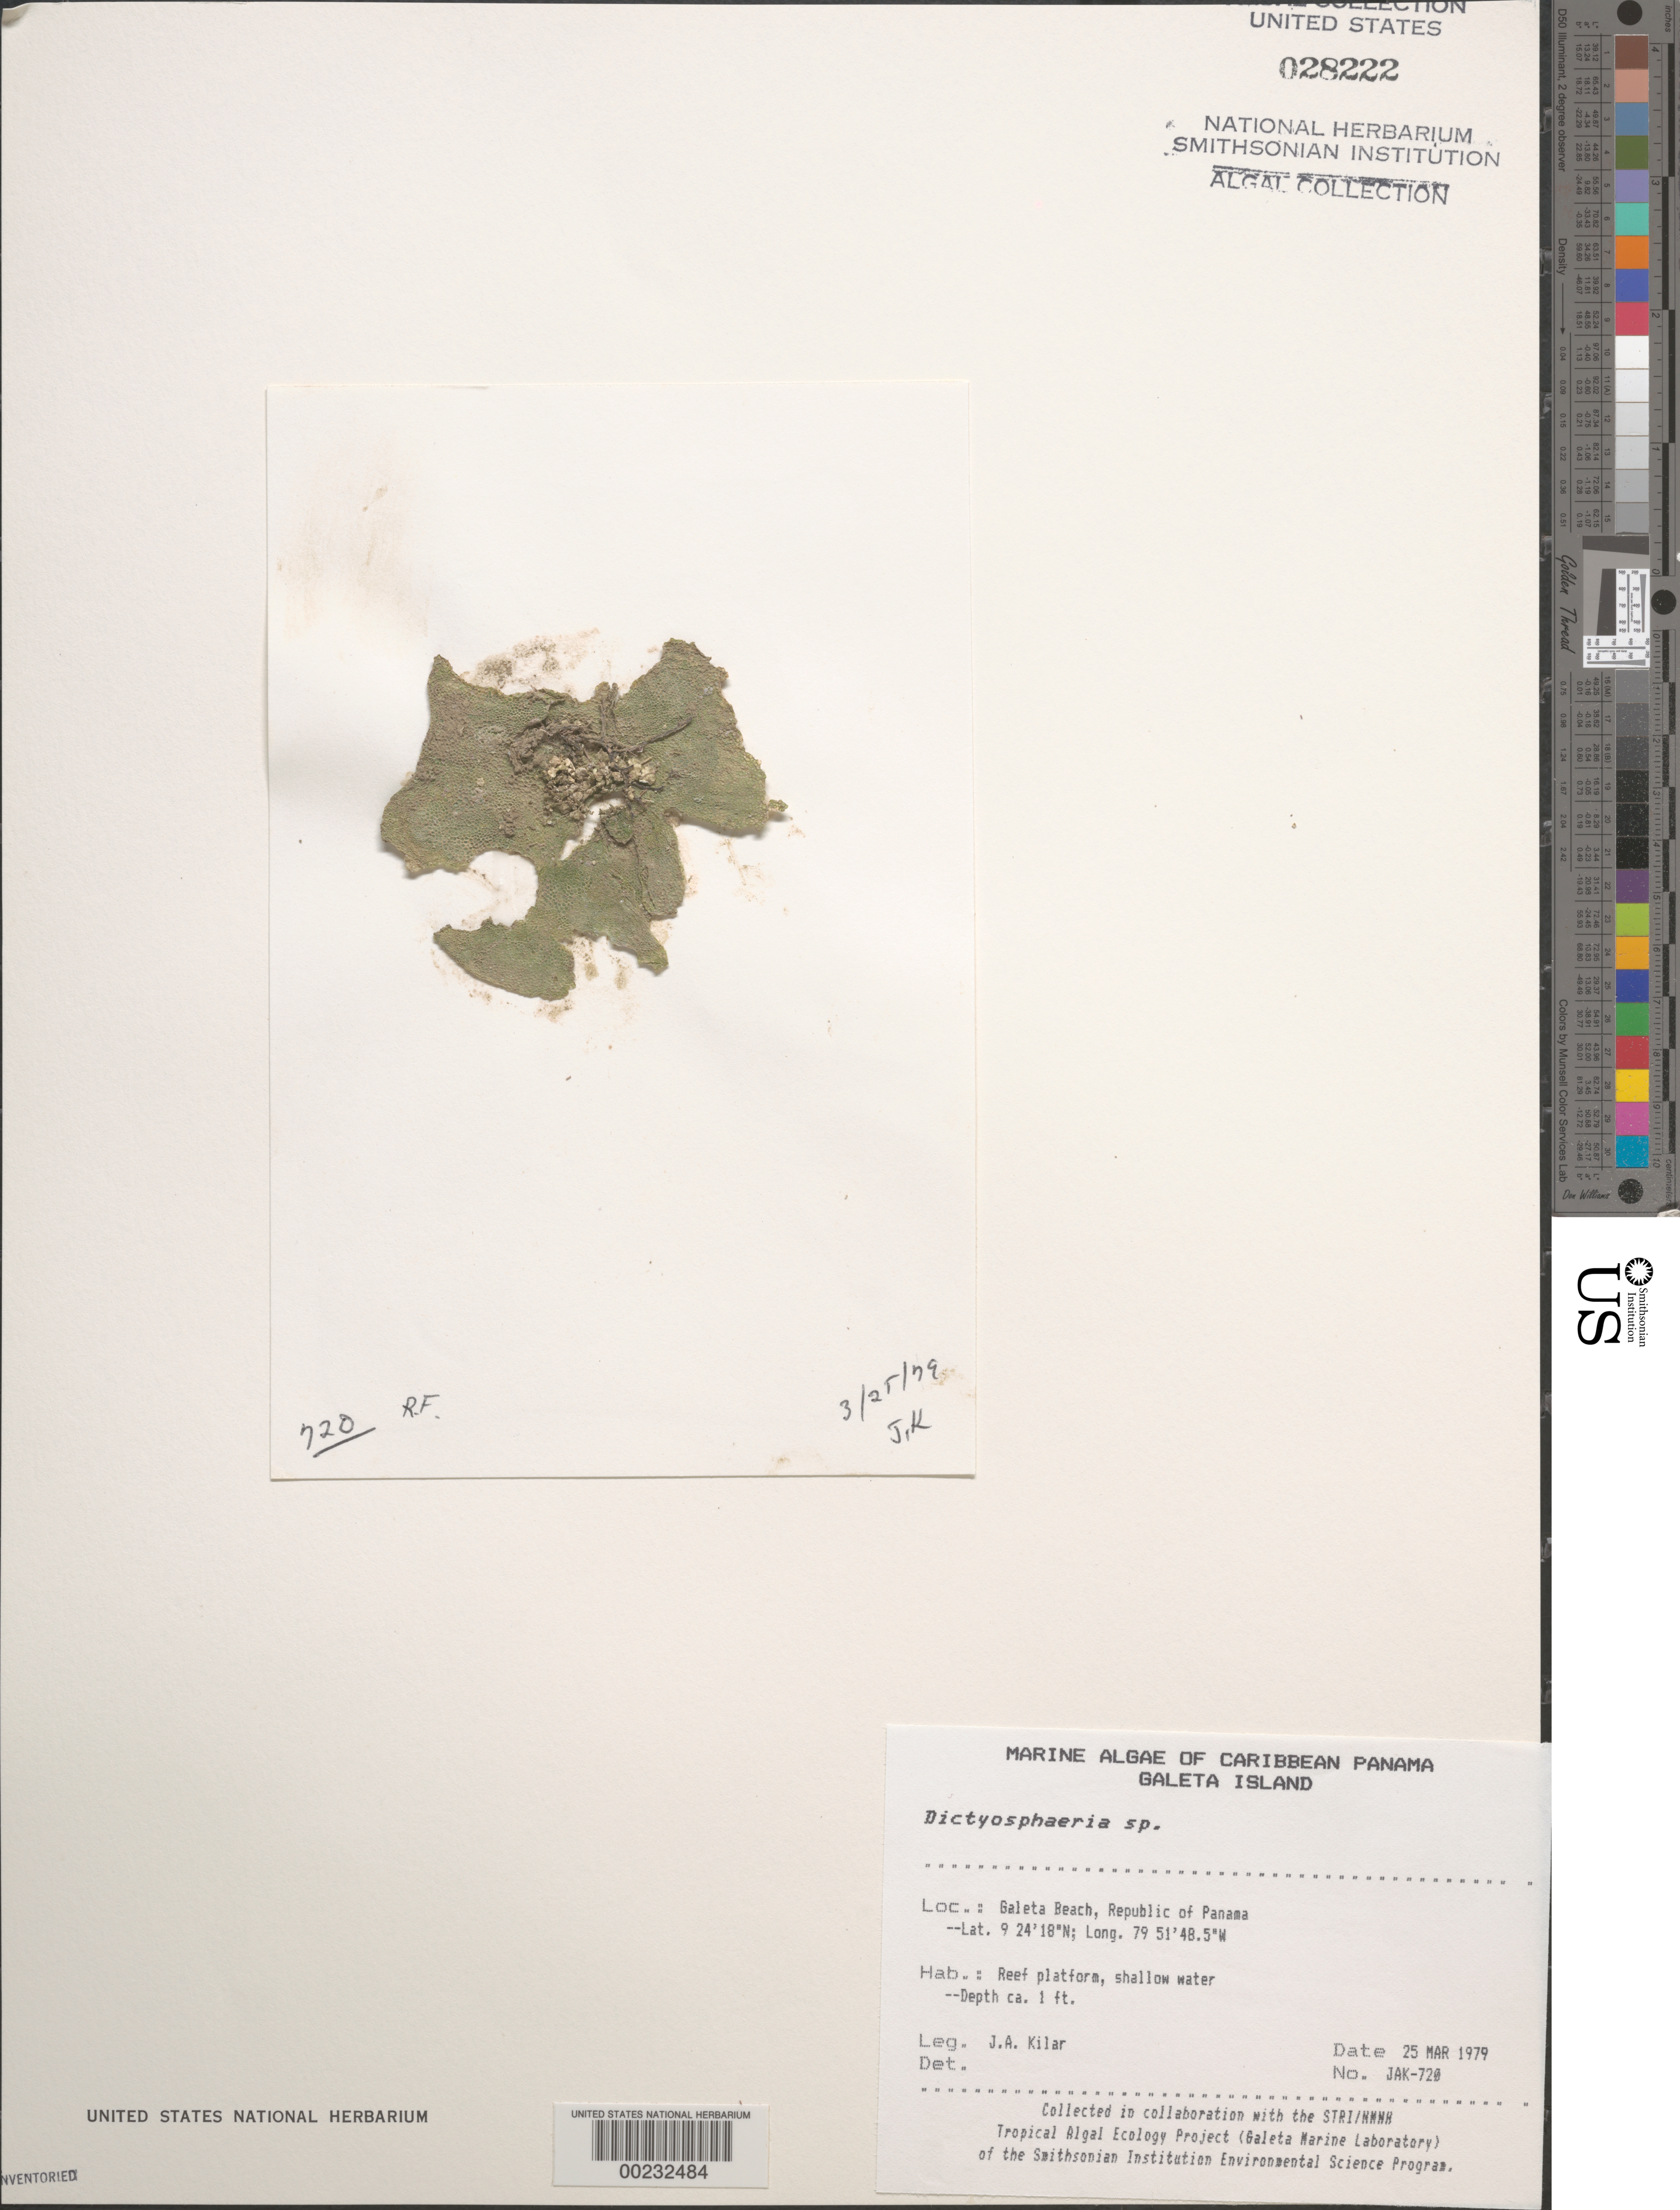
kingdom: Plantae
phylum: Chlorophyta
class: Ulvophyceae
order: Siphonocladales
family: Siphonocladaceae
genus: Dictyosphaeria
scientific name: Dictyosphaeria sp.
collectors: J. A. Kilar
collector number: JAK-720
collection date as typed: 25 Mar 1979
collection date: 1979-03-25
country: Panama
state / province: Colón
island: Galeta Island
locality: Galeta Beach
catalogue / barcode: US 28222